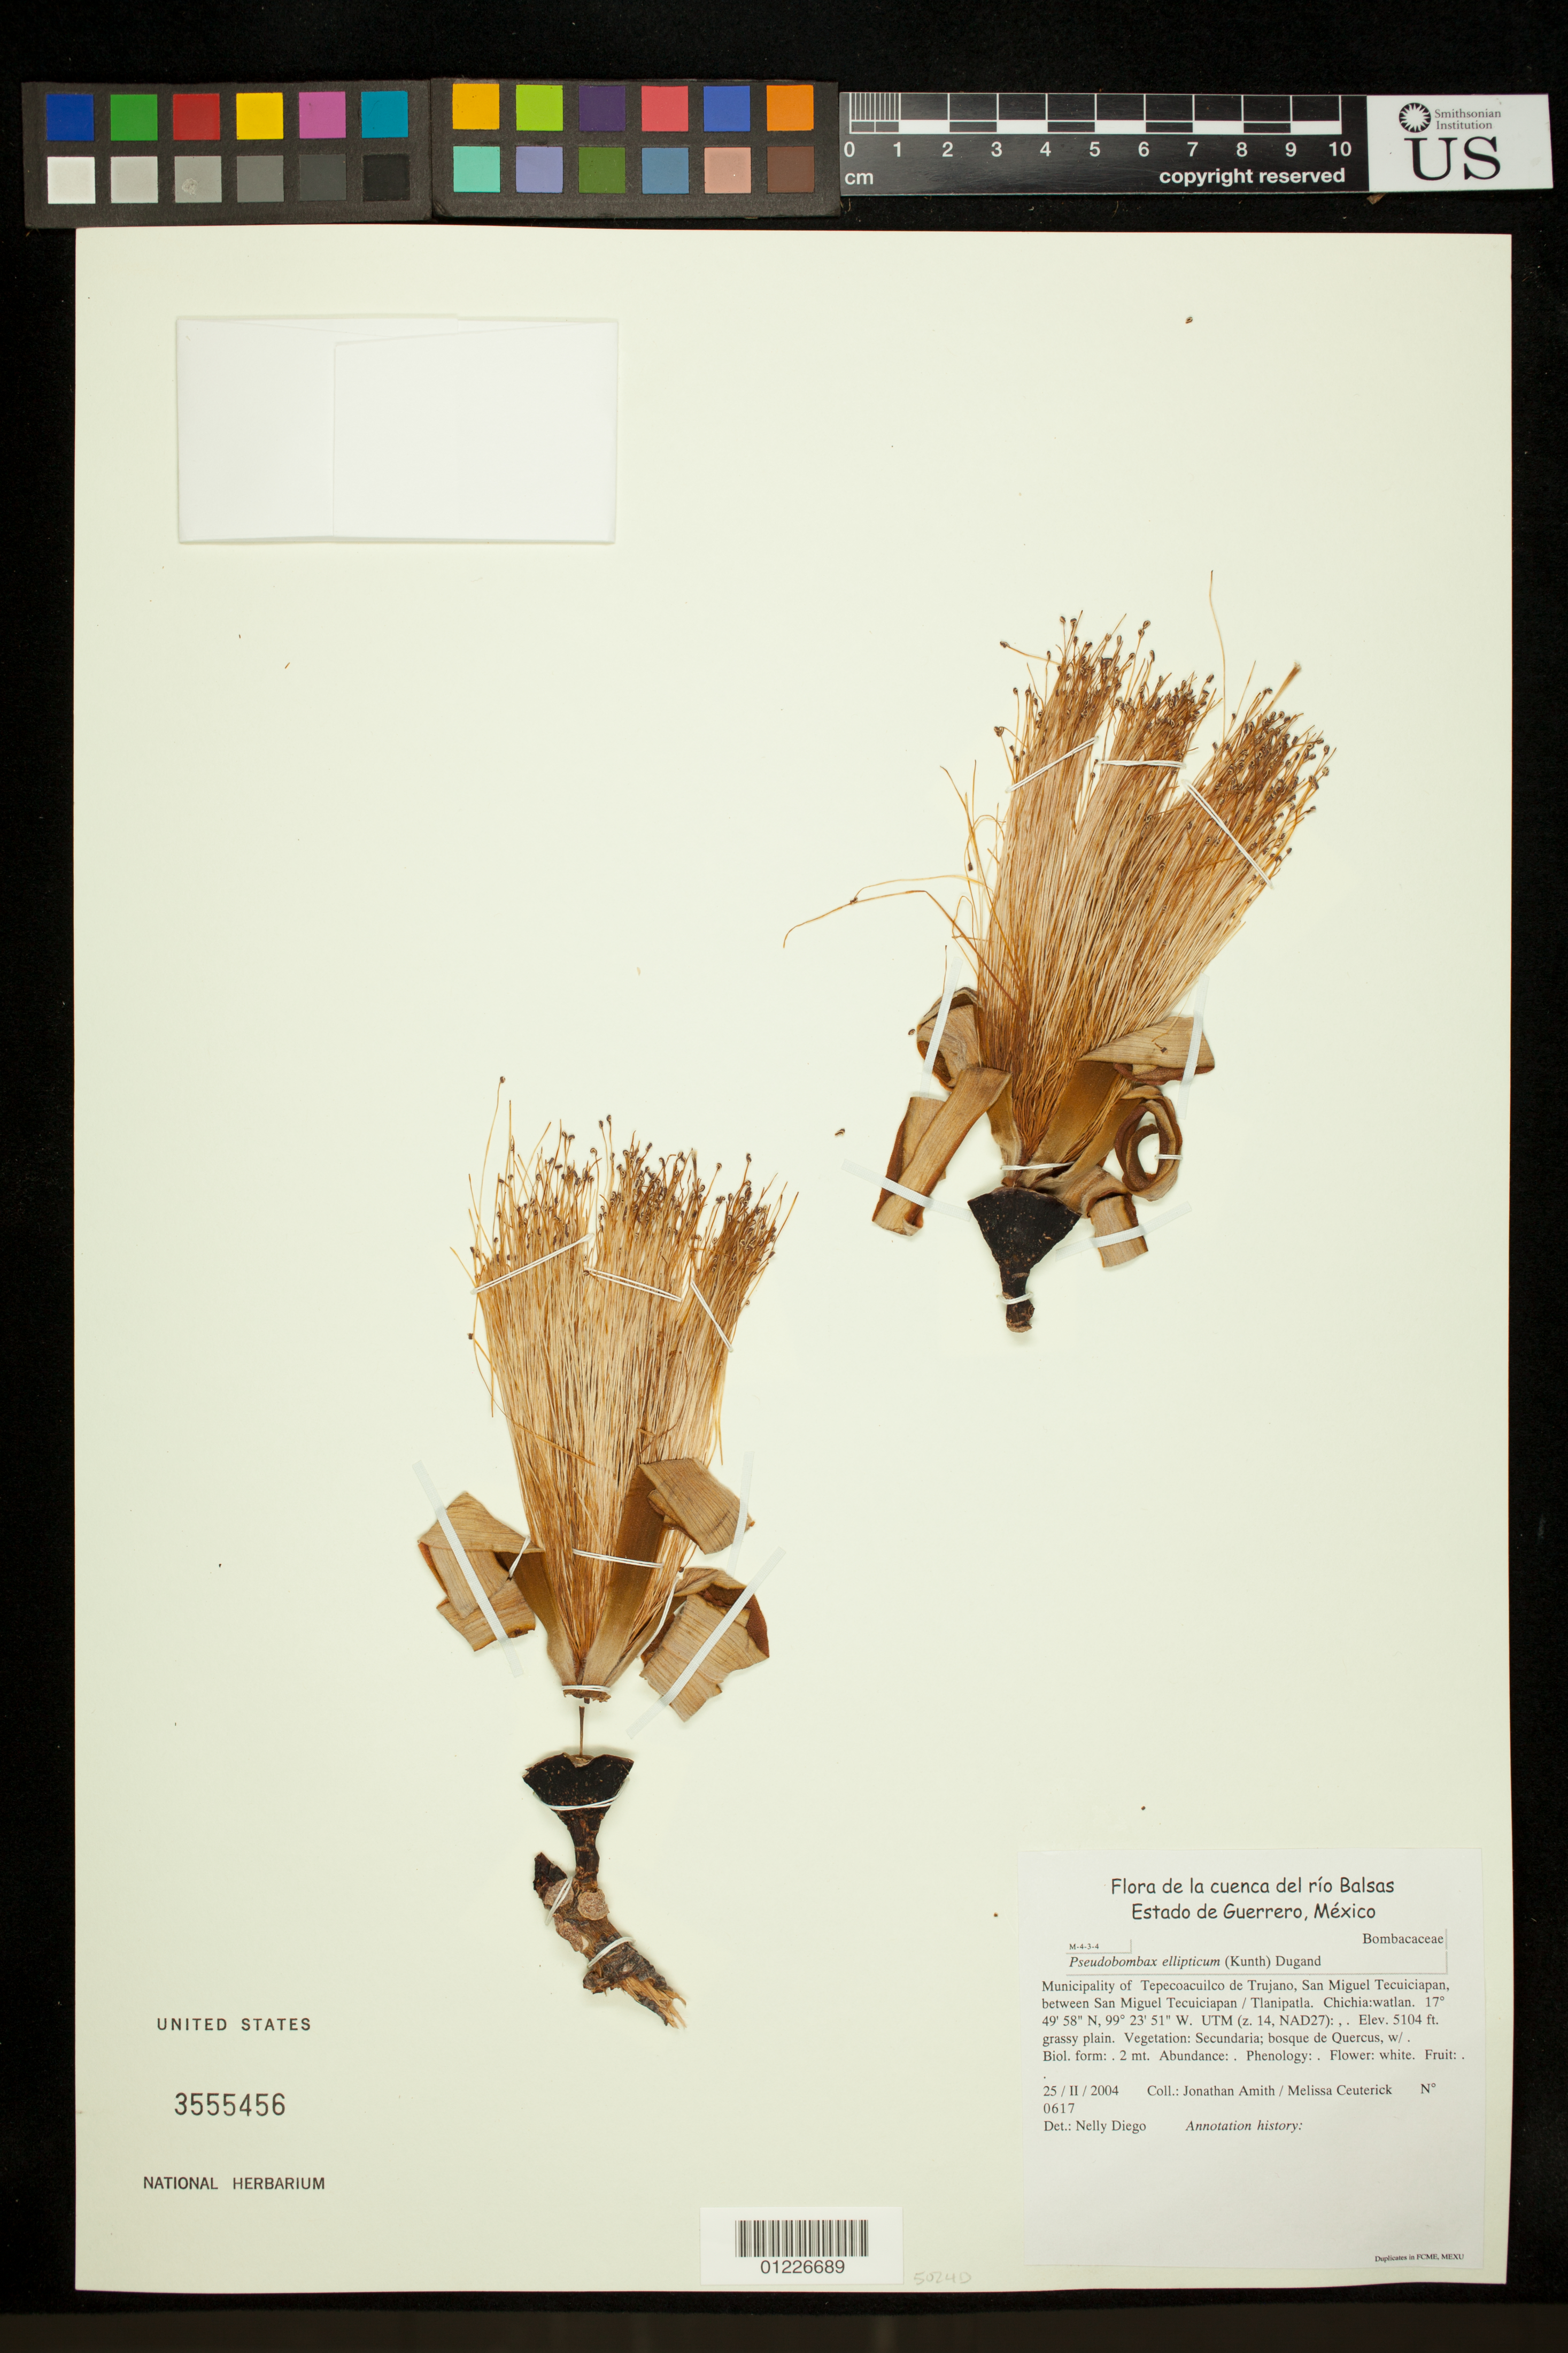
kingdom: Plantae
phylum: Tracheophyta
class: Magnoliopsida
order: Malvales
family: Malvaceae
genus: Pseudobombax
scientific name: Pseudobombax ellipticum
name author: (Kunth) Dugand G.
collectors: J. D. Amith & M. Ceuterick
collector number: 0617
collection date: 2004-02-25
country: Mexico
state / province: Guerrero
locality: Municipality of Tepecoacuilco de Trujano, San Miguel Tecuiciapan, between San Miguel Tecuiciapan/Tlanipatla.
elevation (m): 1556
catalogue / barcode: US 3555456